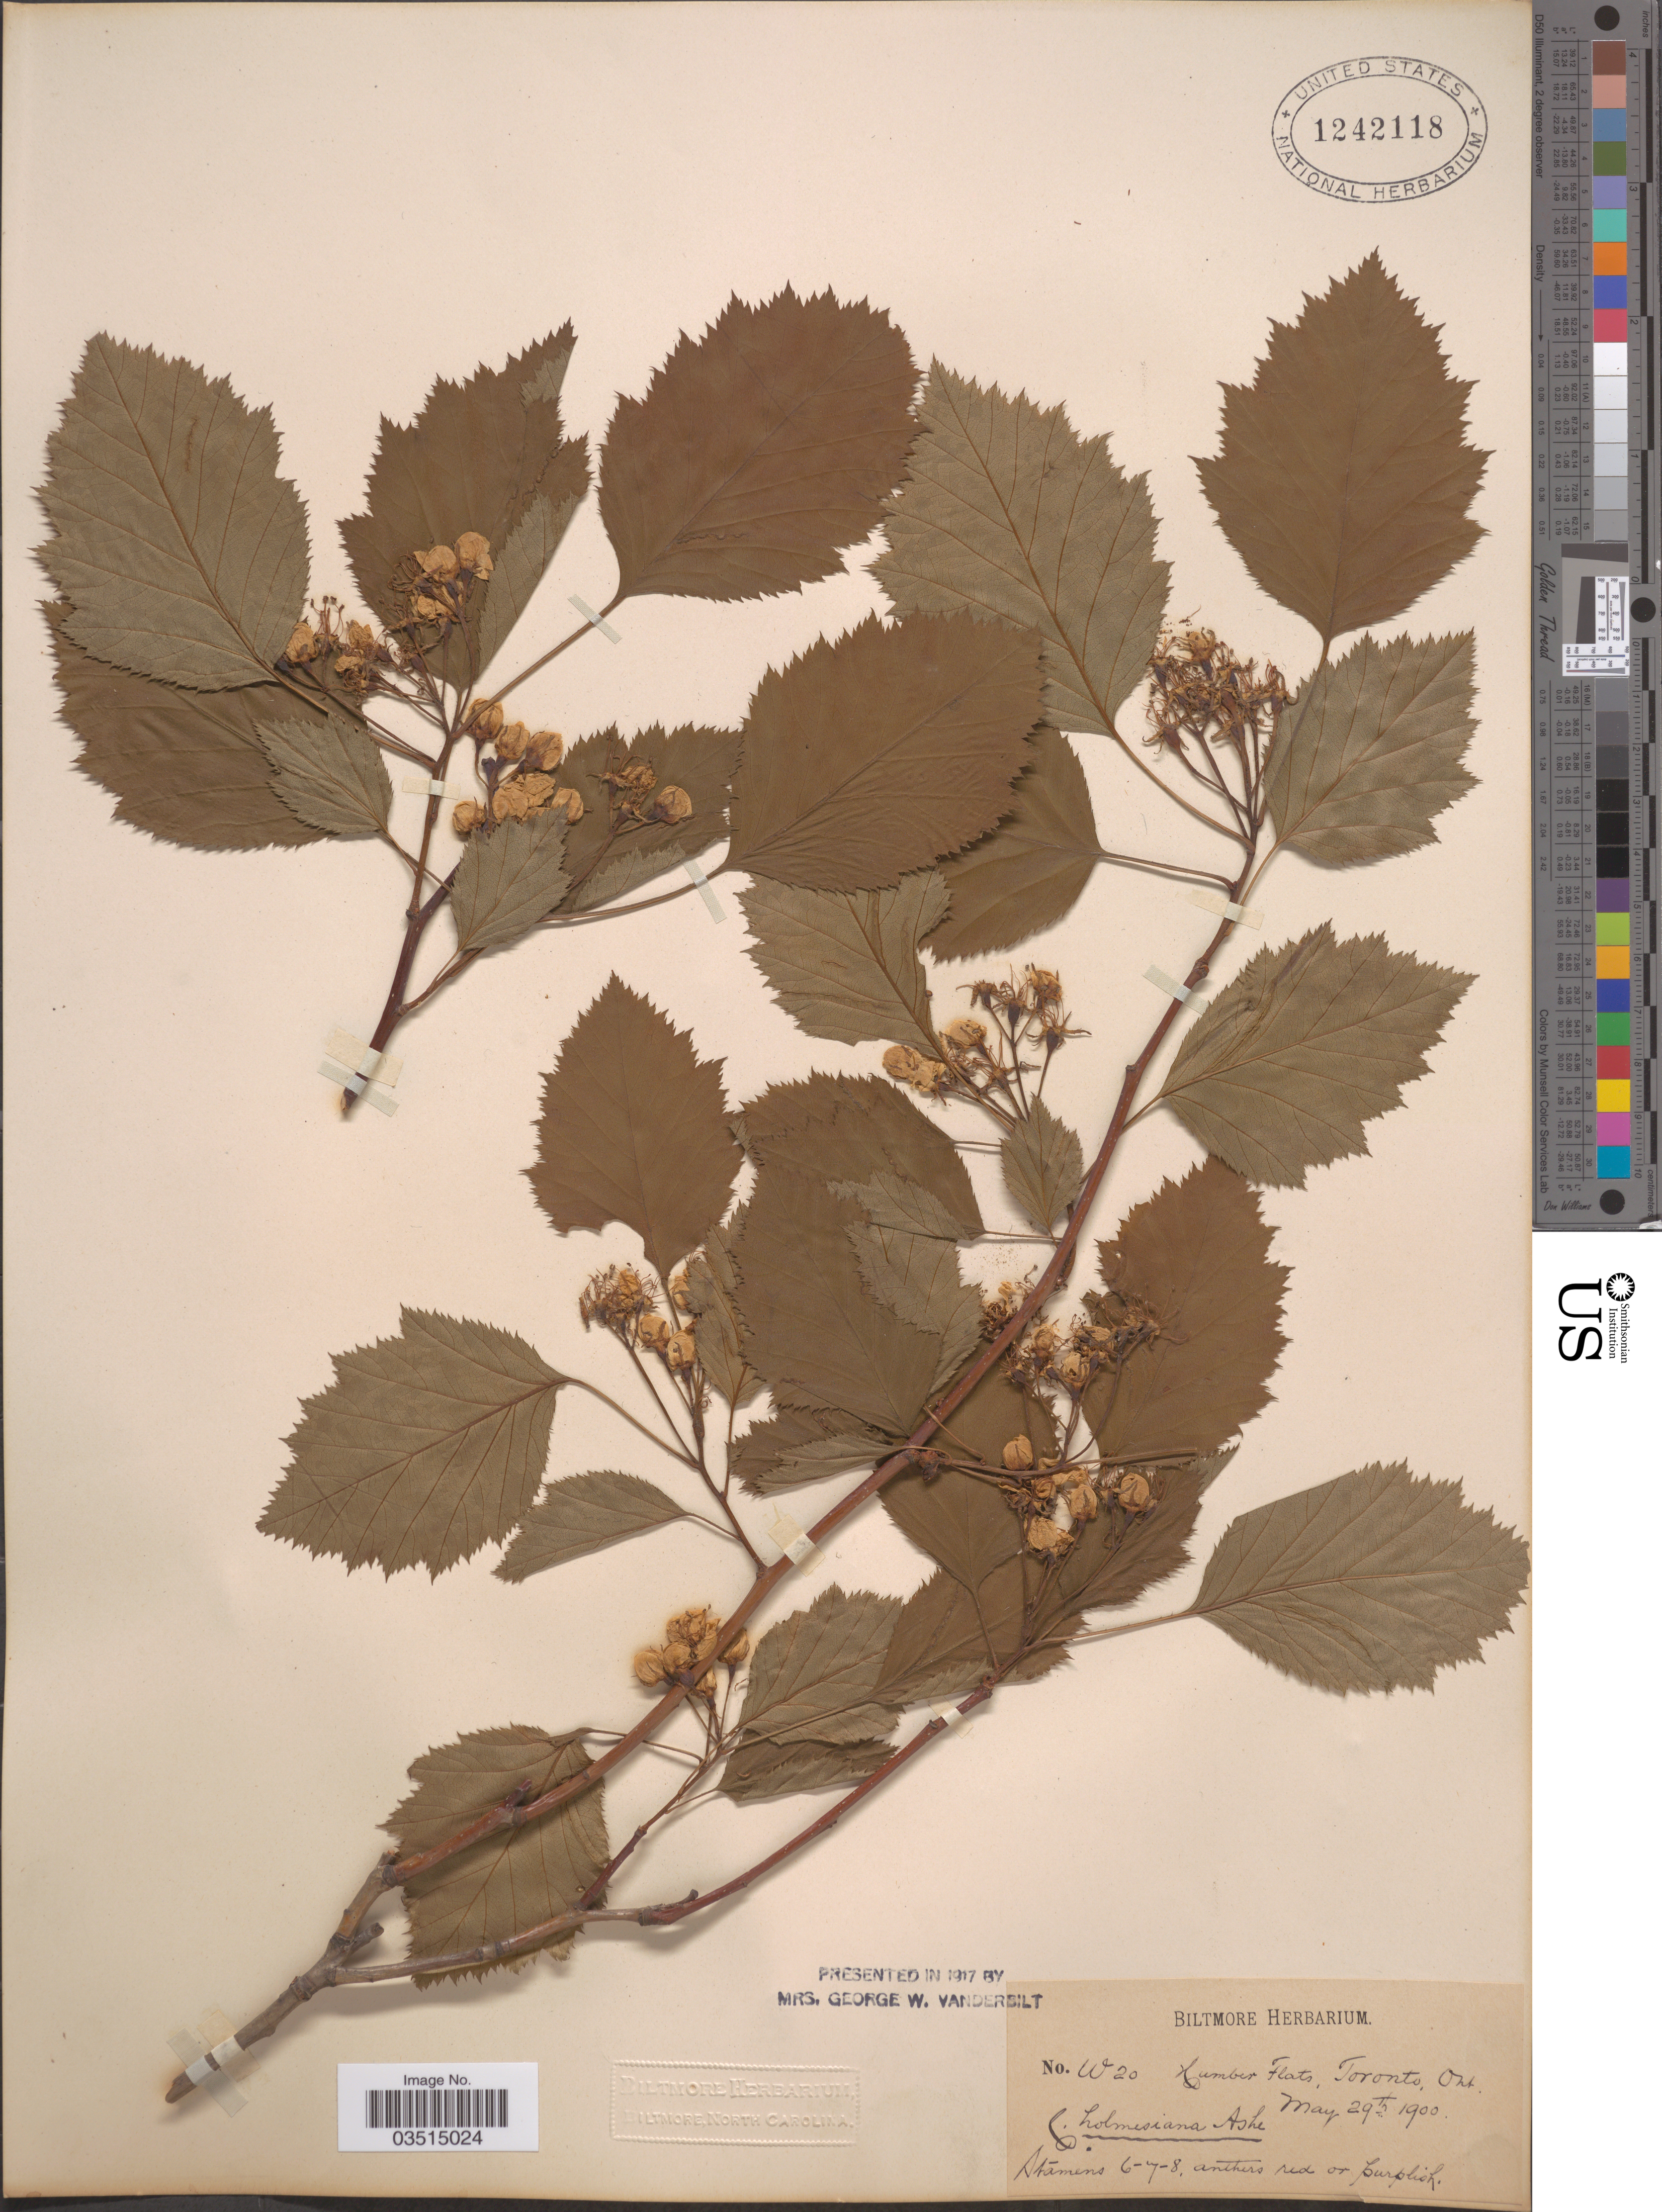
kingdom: Plantae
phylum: Tracheophyta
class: Magnoliopsida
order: Rosales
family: Rosaceae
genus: Crataegus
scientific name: Crataegus holmesiana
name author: Ashe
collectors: ex herb. Biltmore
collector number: W20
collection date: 1900-05-29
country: Canada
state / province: Ontario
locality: Humber Flats. Toronto.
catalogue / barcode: US 1242118